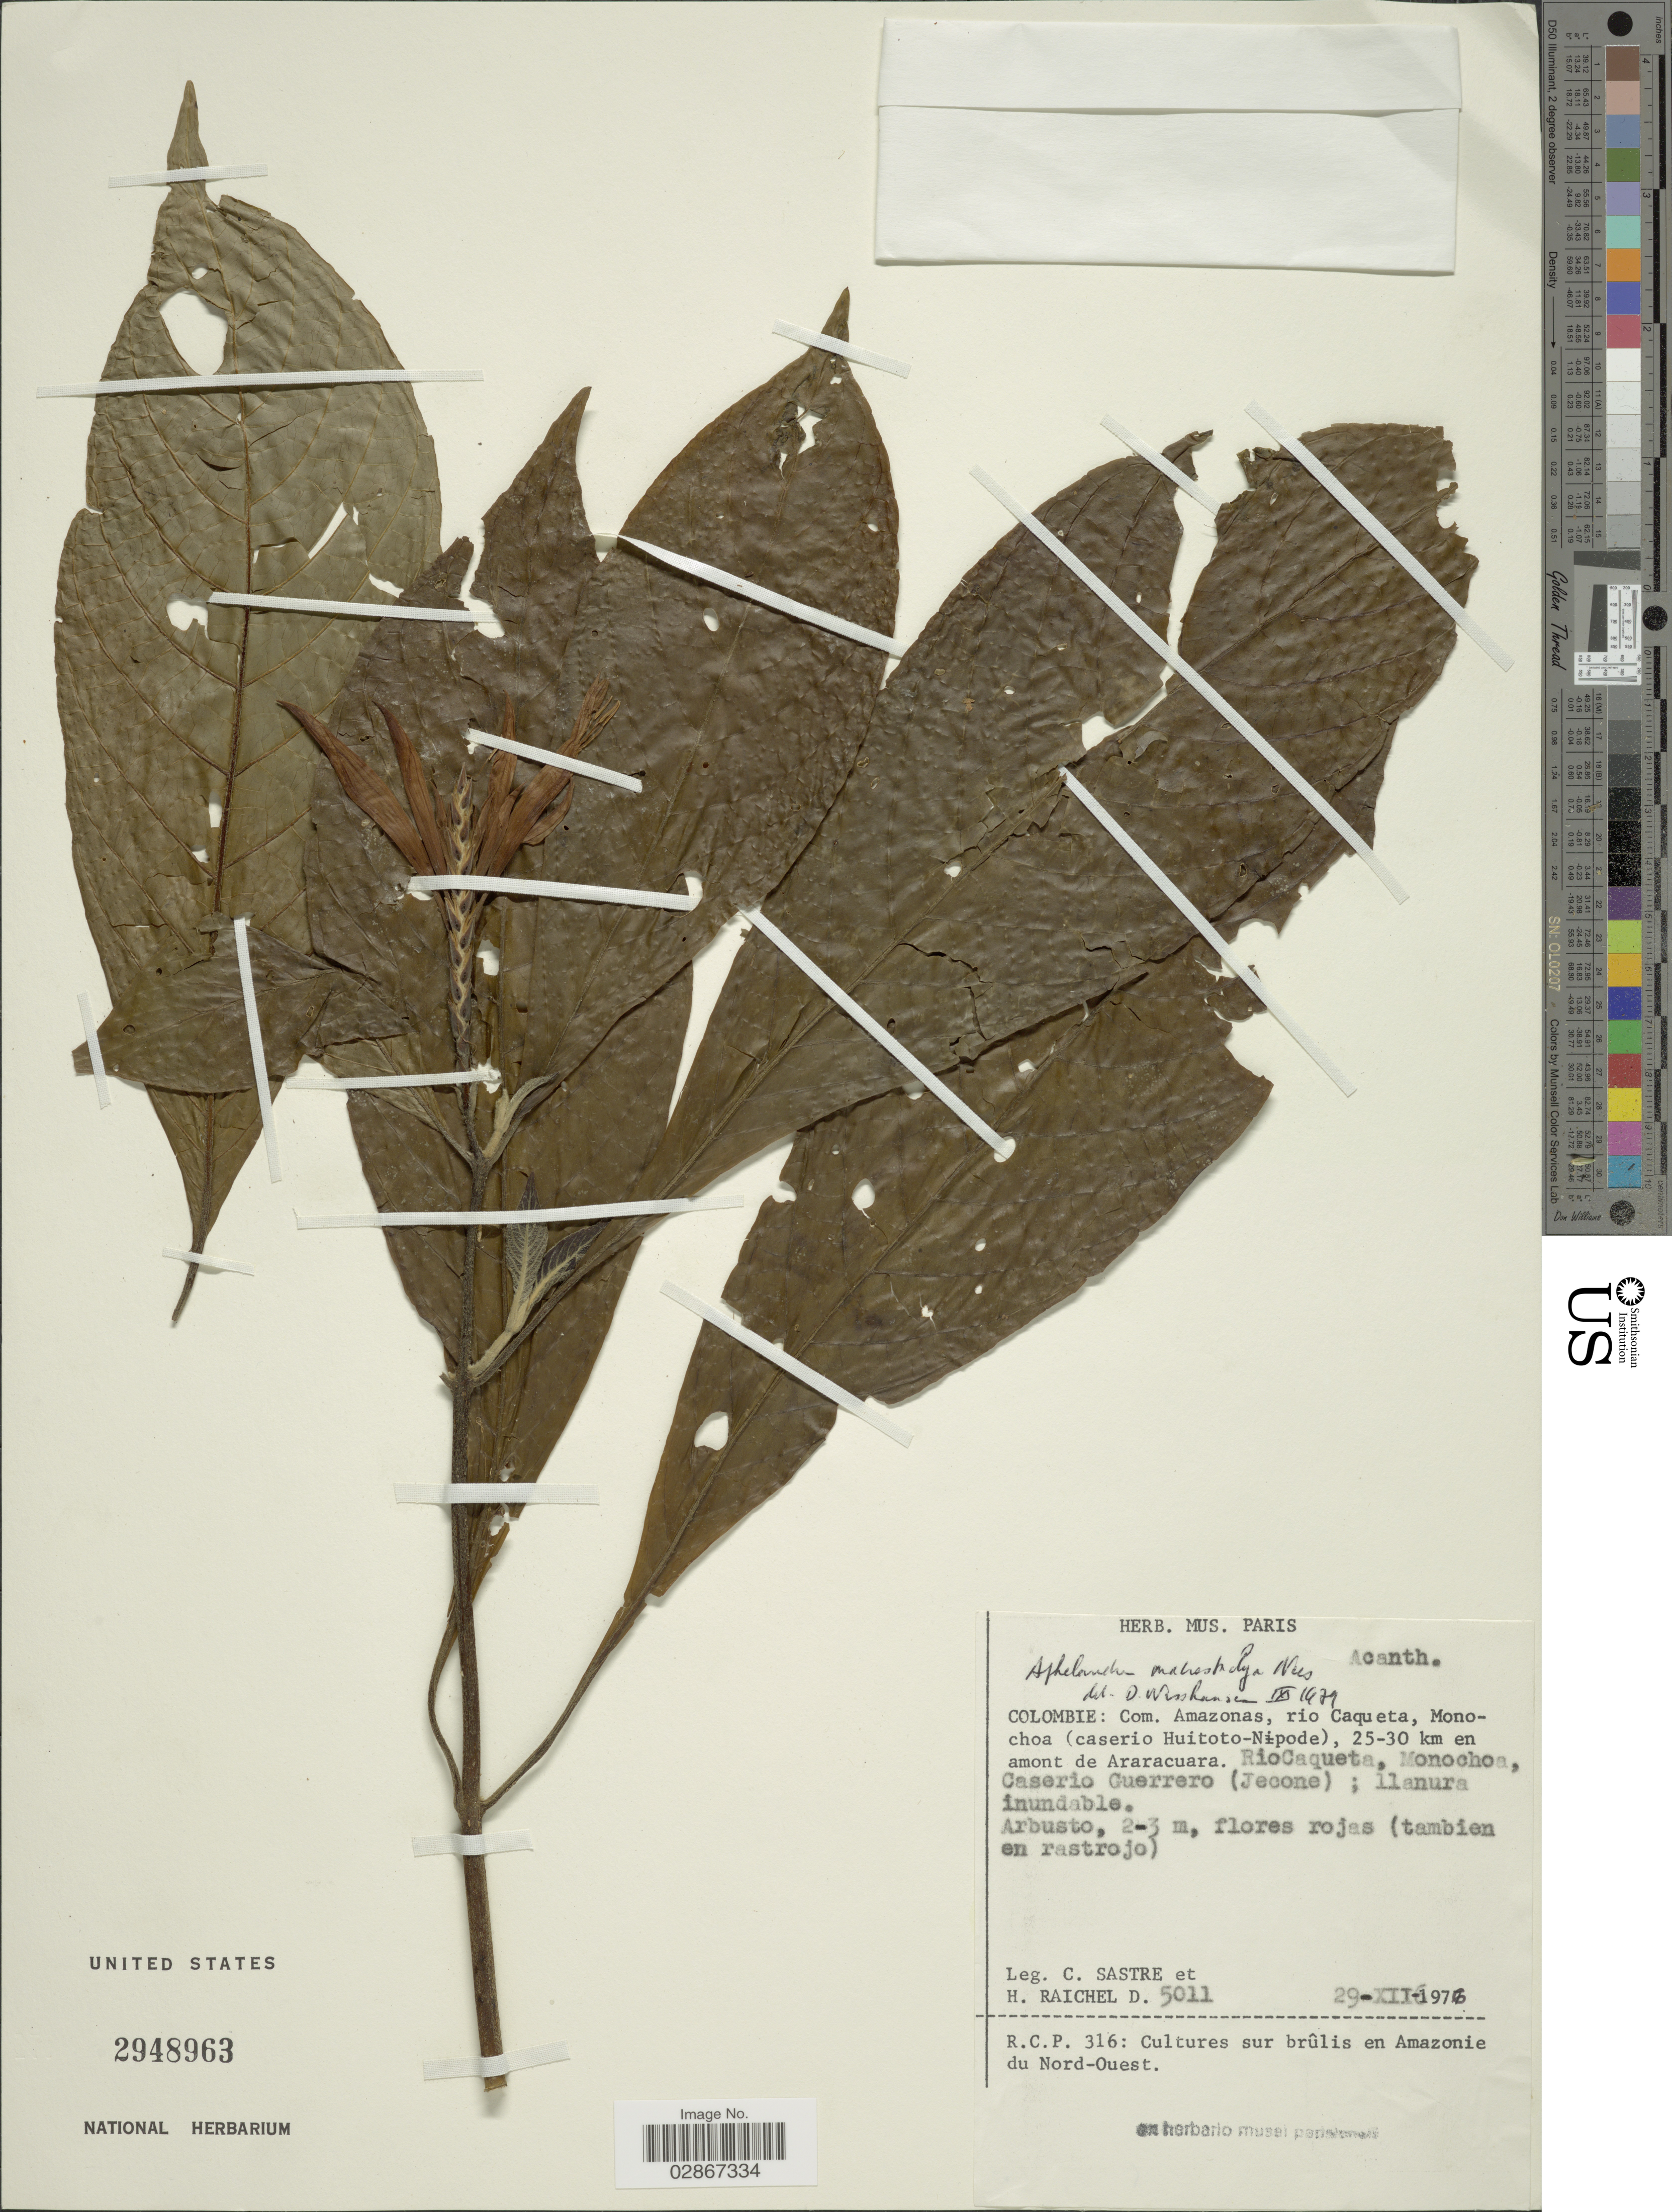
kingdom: Plantae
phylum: Tracheophyta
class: Magnoliopsida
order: Lamiales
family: Acanthaceae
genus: Aphelandra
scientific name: Aphelandra macrostachya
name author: Nees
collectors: H. Raichel D.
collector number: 5011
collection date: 1976-12-29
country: Colombia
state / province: Amazônas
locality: Com. Amazonas, rio Caqueta, Monochoa (caserio Huitoto-Nipode), 25-30 km en amont de Araracuara. Caserio Guerrero (Jecone).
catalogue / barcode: US 2948963